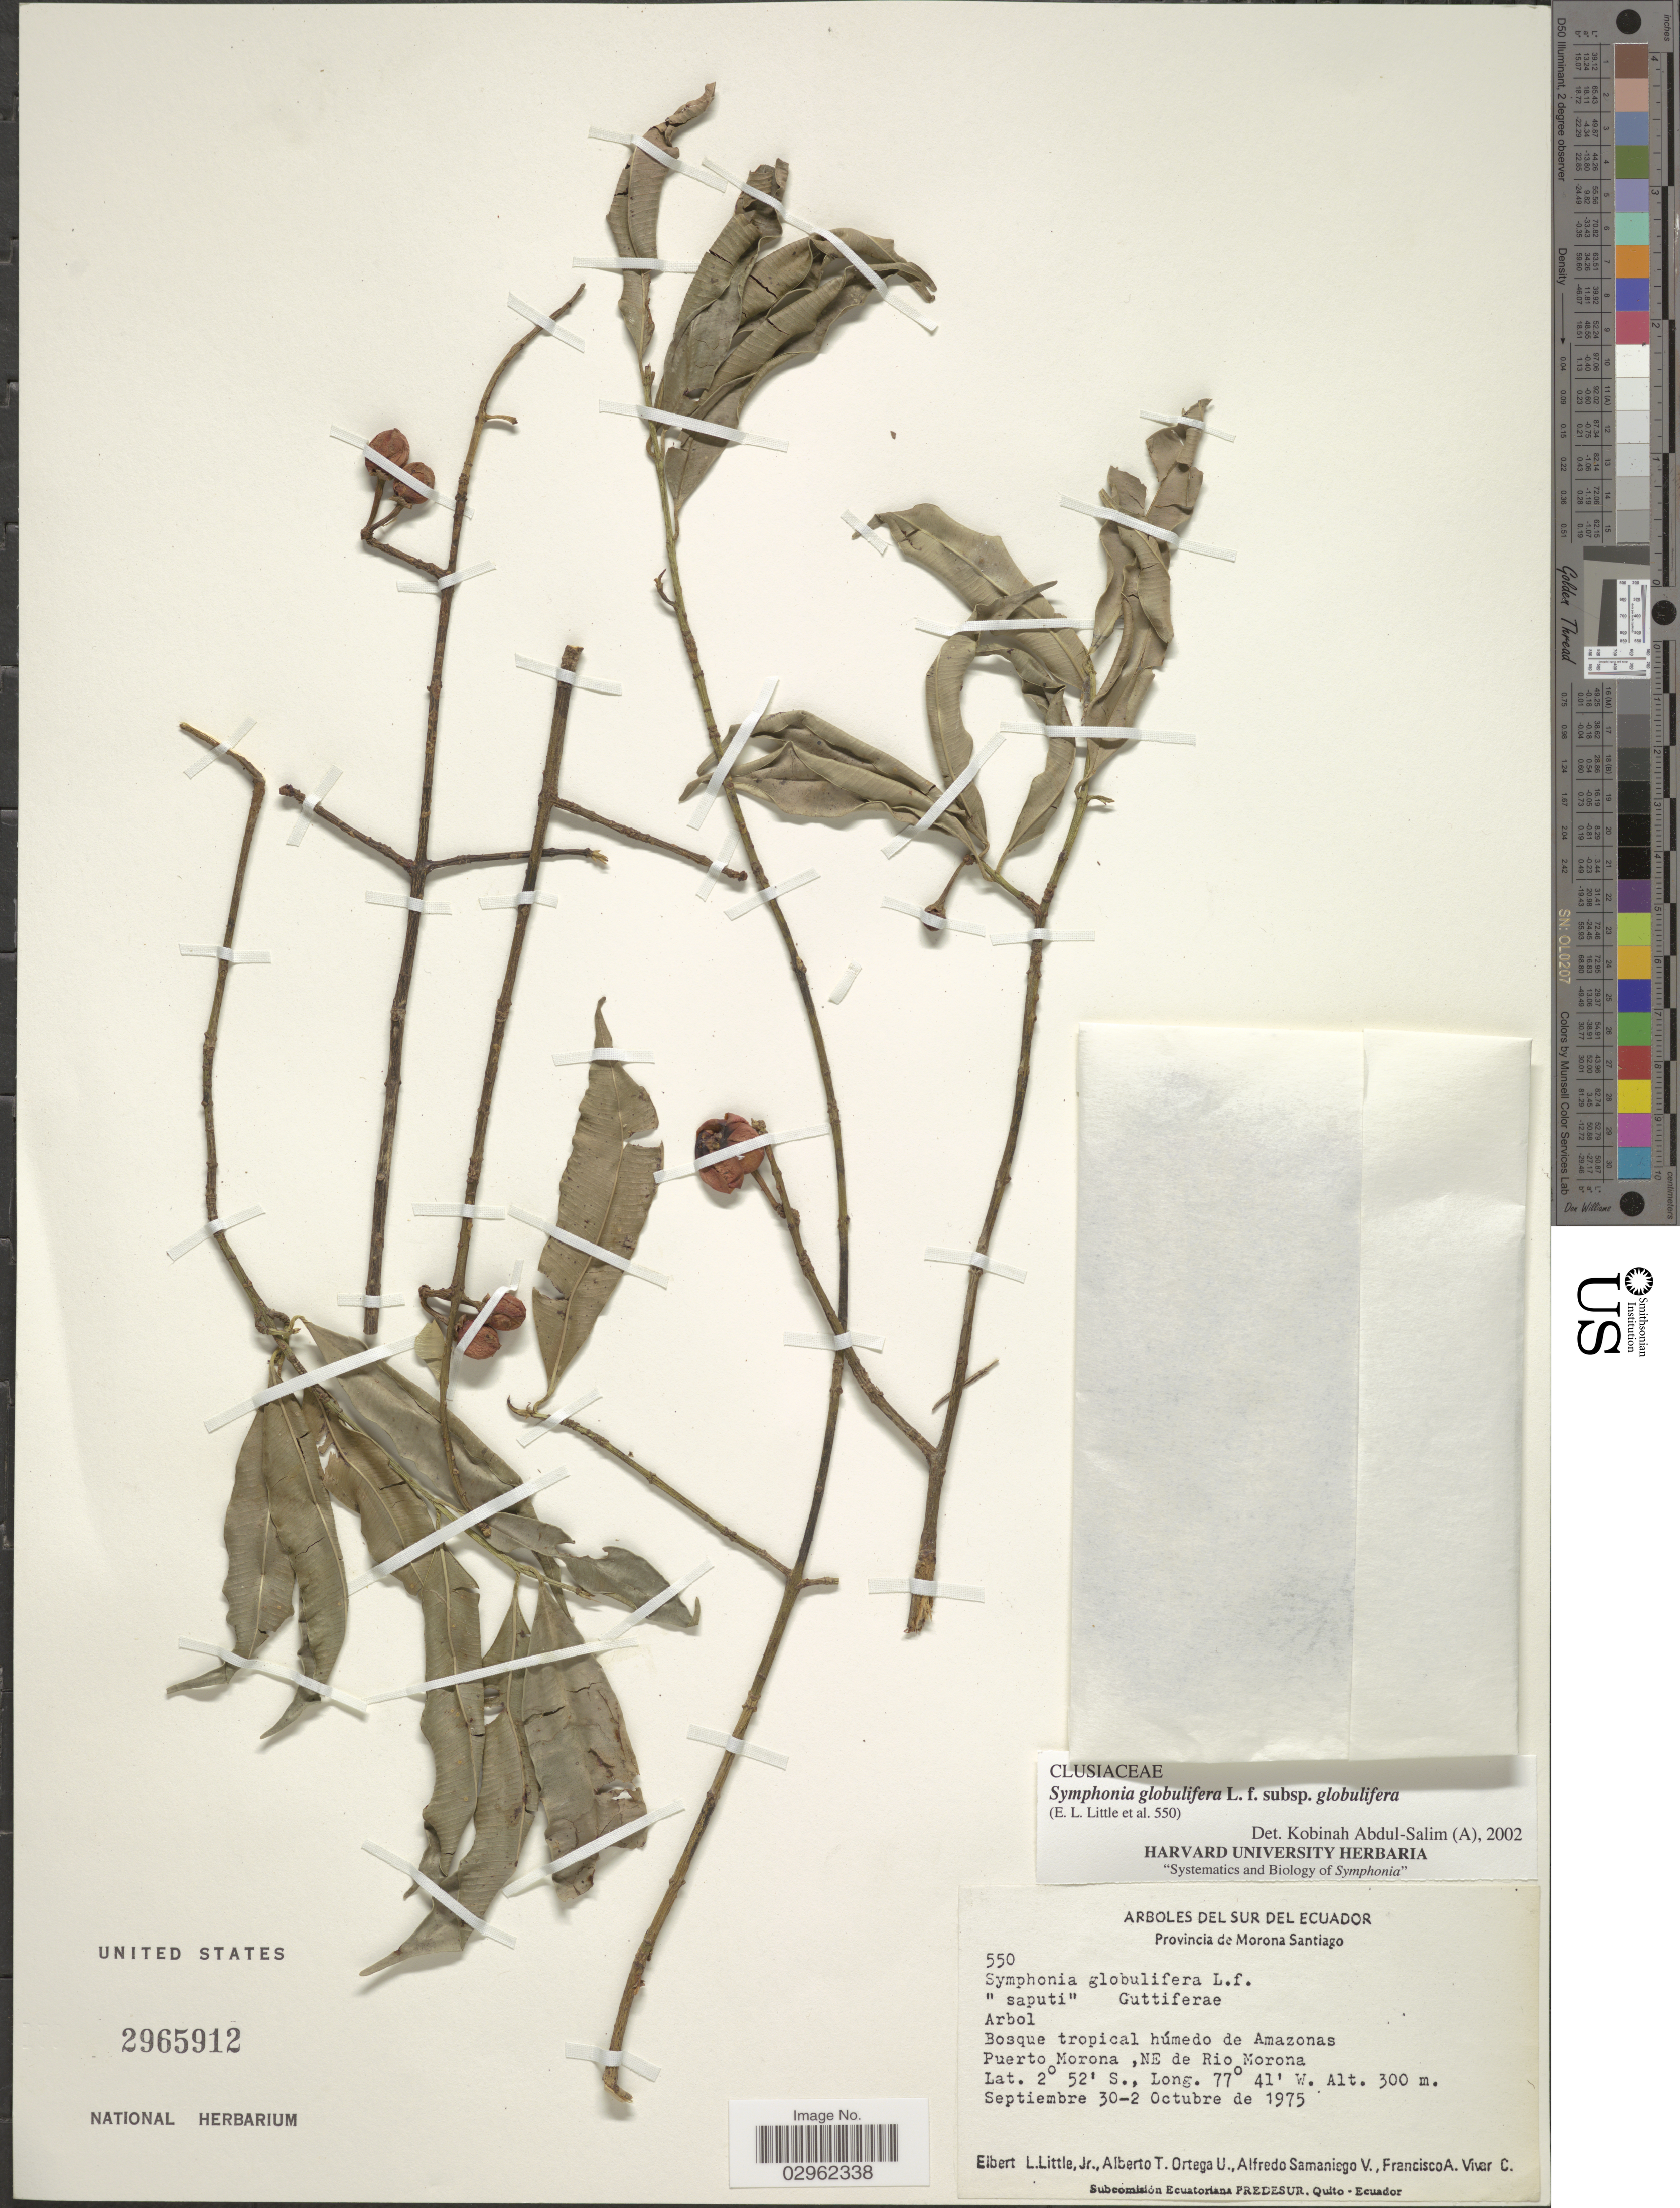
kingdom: Plantae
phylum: Tracheophyta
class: Magnoliopsida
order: Malpighiales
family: Clusiaceae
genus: Symphonia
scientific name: Symphonia globulifera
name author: L. f.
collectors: E. L. Little, A. T. Ortega U., A. Samaniego & F. A. Vivar C.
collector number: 550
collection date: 1975-09-30/1975-10-02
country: Ecuador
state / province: Morona-Santiago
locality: Bosque tropical húmedo de Amazonas, Puerto Morona, NE de Rio Morona.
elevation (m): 300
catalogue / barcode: US 2965912